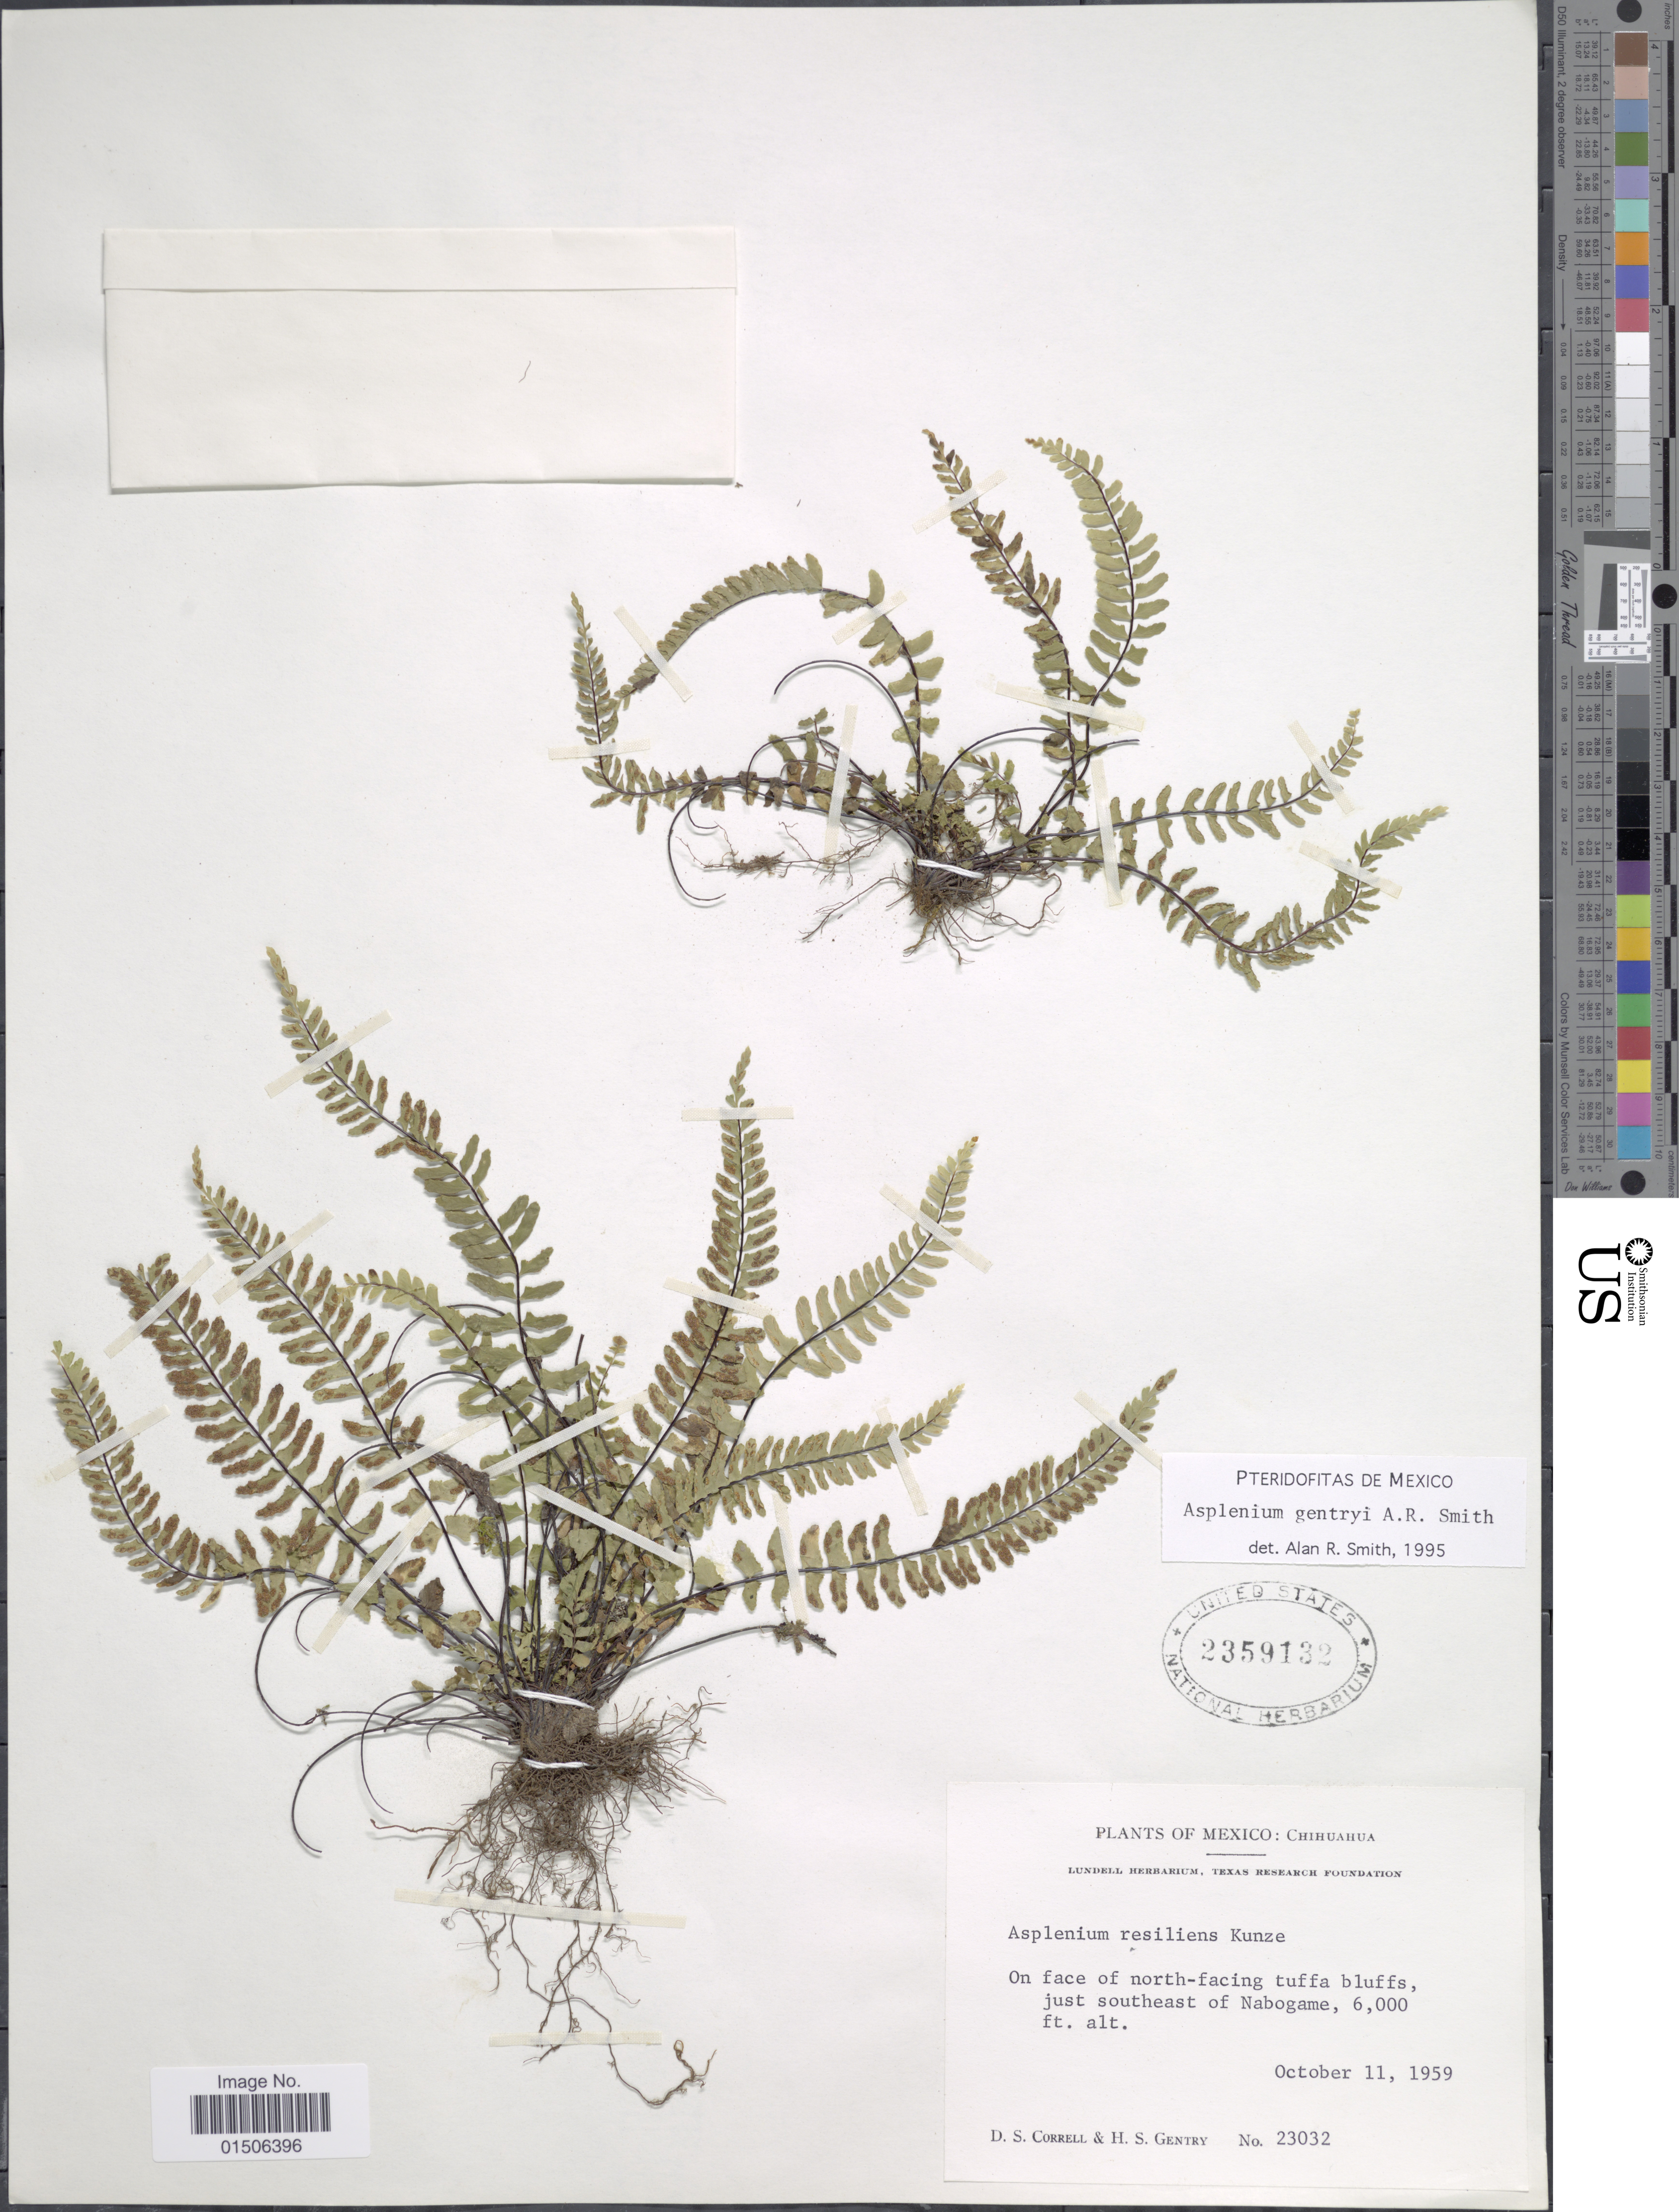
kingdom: Plantae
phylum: Tracheophyta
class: Polypodiopsida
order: Polypodiales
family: Aspleniaceae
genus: Asplenium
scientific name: Asplenium gentryi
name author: A.R. Sm.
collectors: D. S. Correll & A. H. Gentry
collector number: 23032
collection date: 1959-10-11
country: Mexico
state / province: Chihuahua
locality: On face of north-facing tuffa bluffs, just southeast of Nabogame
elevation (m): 1829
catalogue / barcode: US 2359132